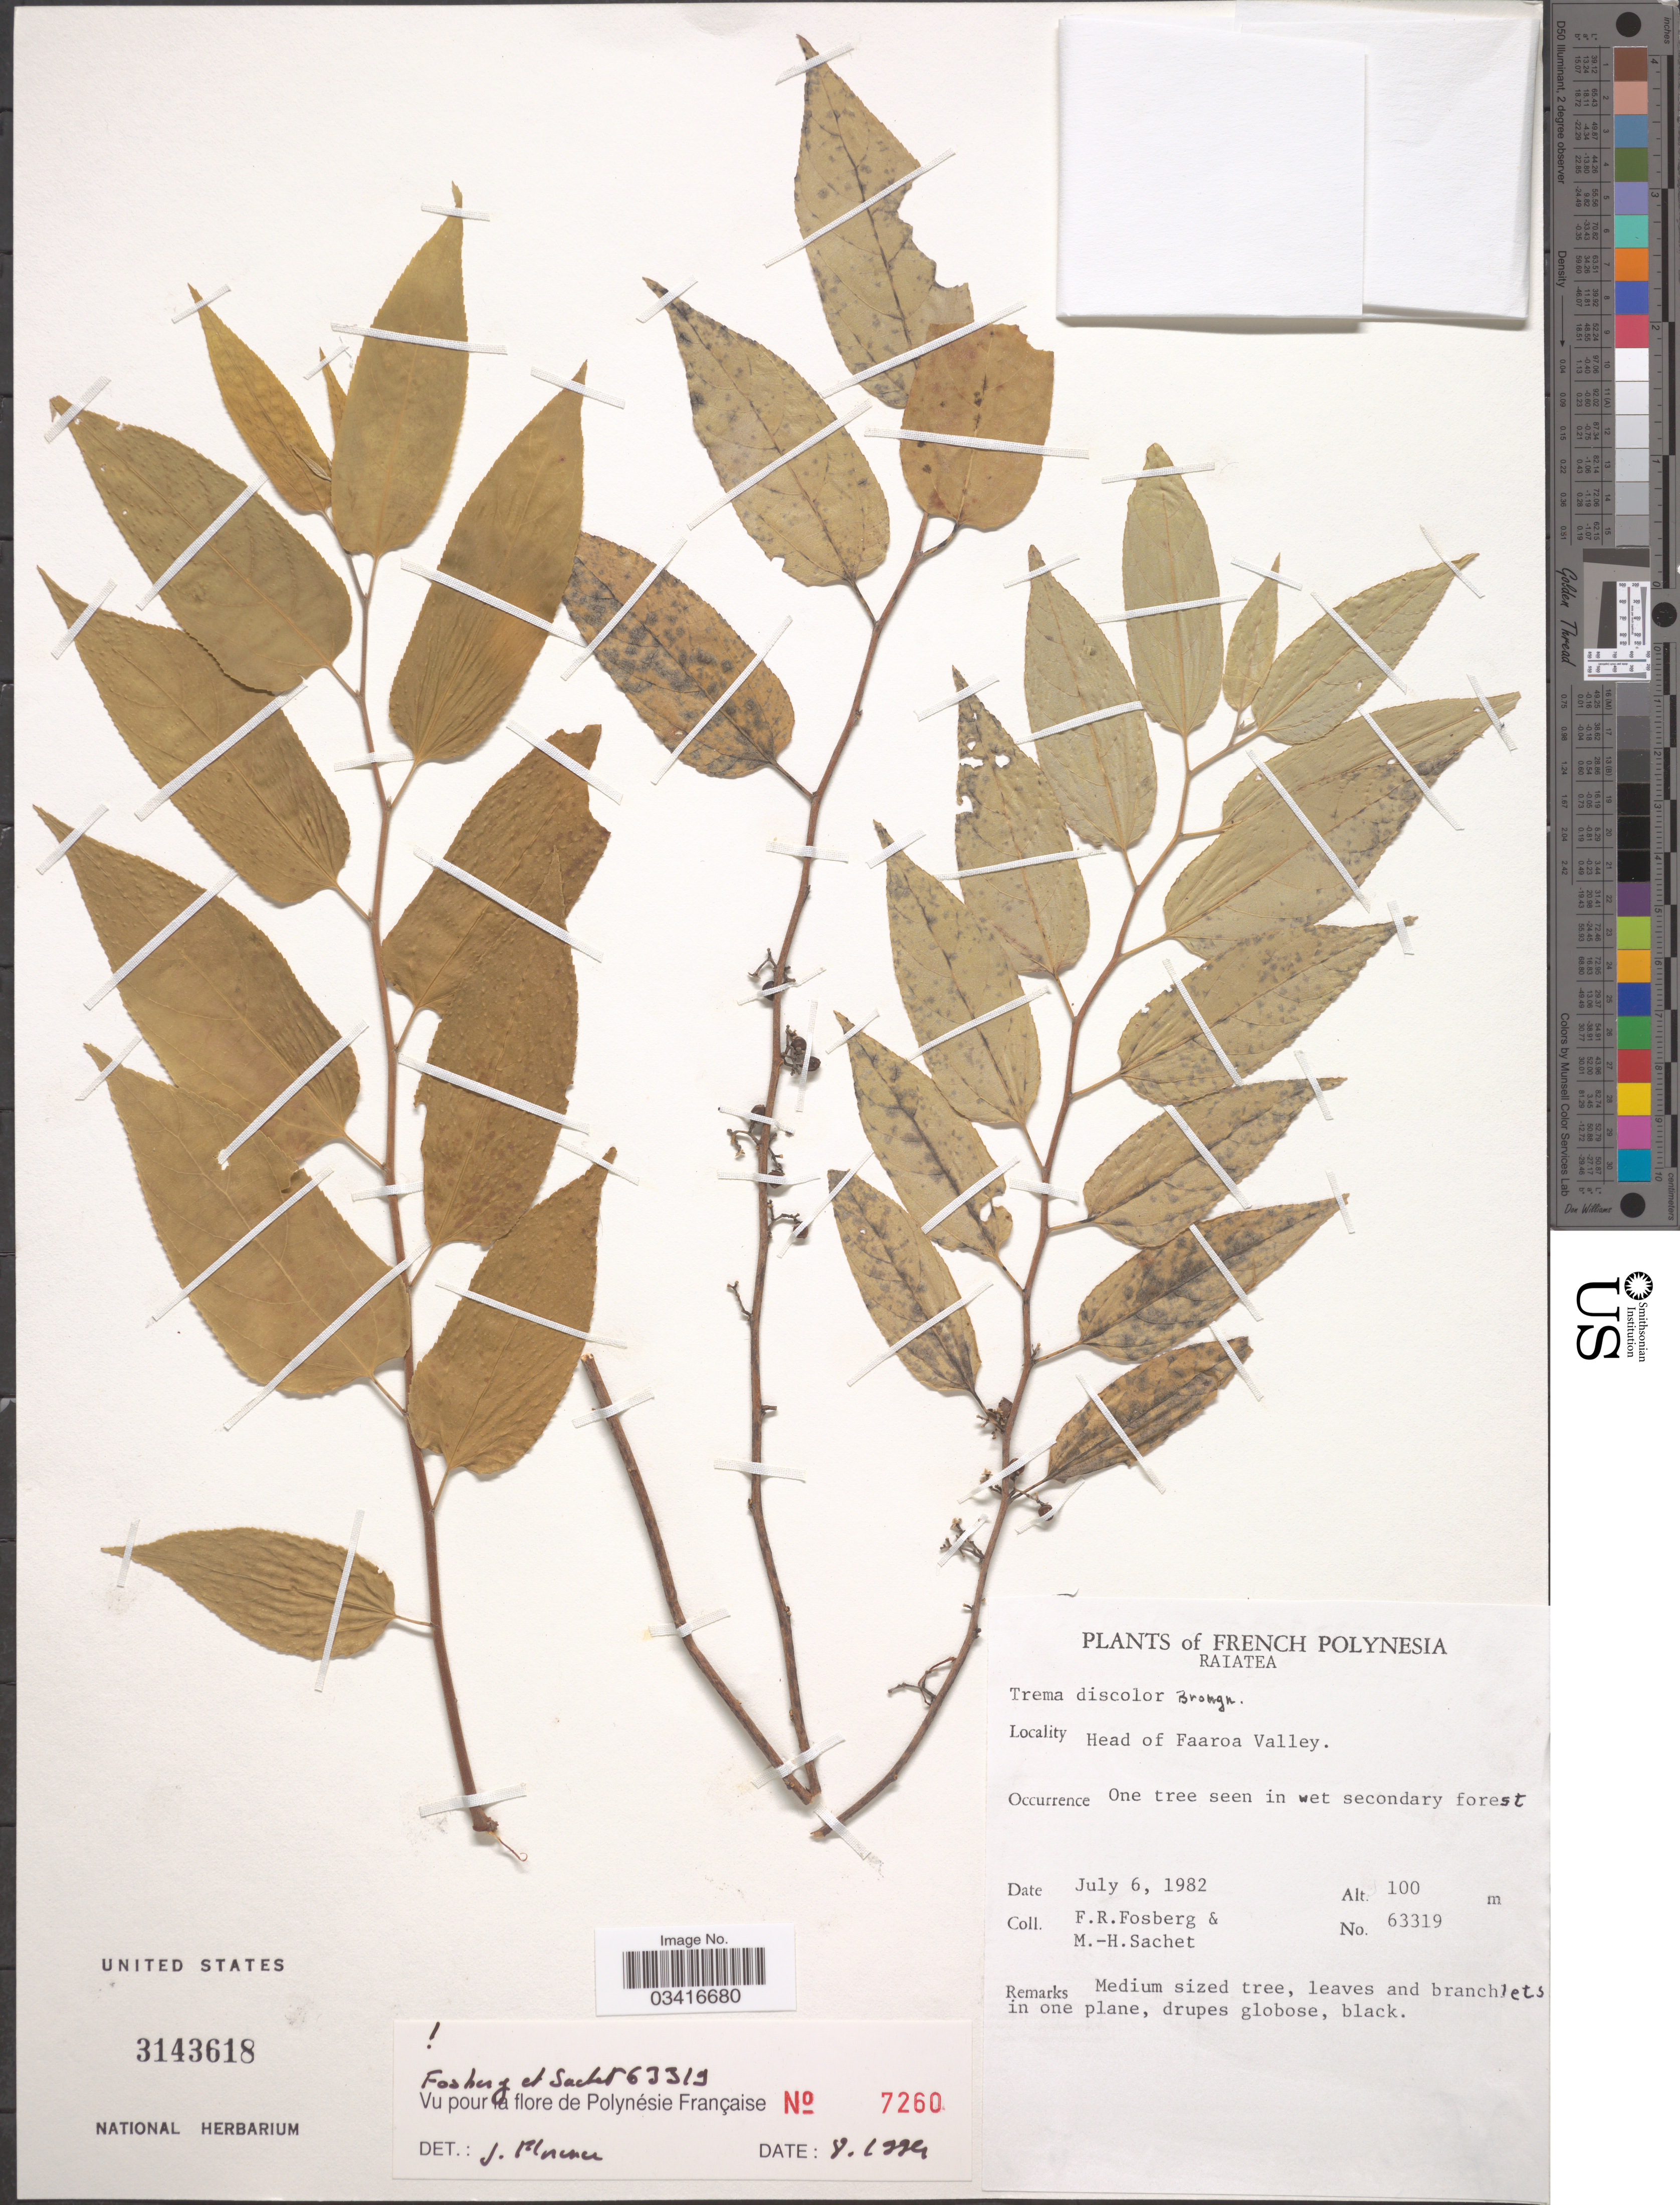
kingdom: Plantae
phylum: Tracheophyta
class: Magnoliopsida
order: Rosales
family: Cannabaceae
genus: Trema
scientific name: Trema discolor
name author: Blume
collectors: F. R. Fosberg & M.-H. Sachet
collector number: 63319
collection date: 1982-07-06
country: French Polynesia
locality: Raiatea. Head of Faaroa Valley.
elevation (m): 100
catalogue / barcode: US 3143618